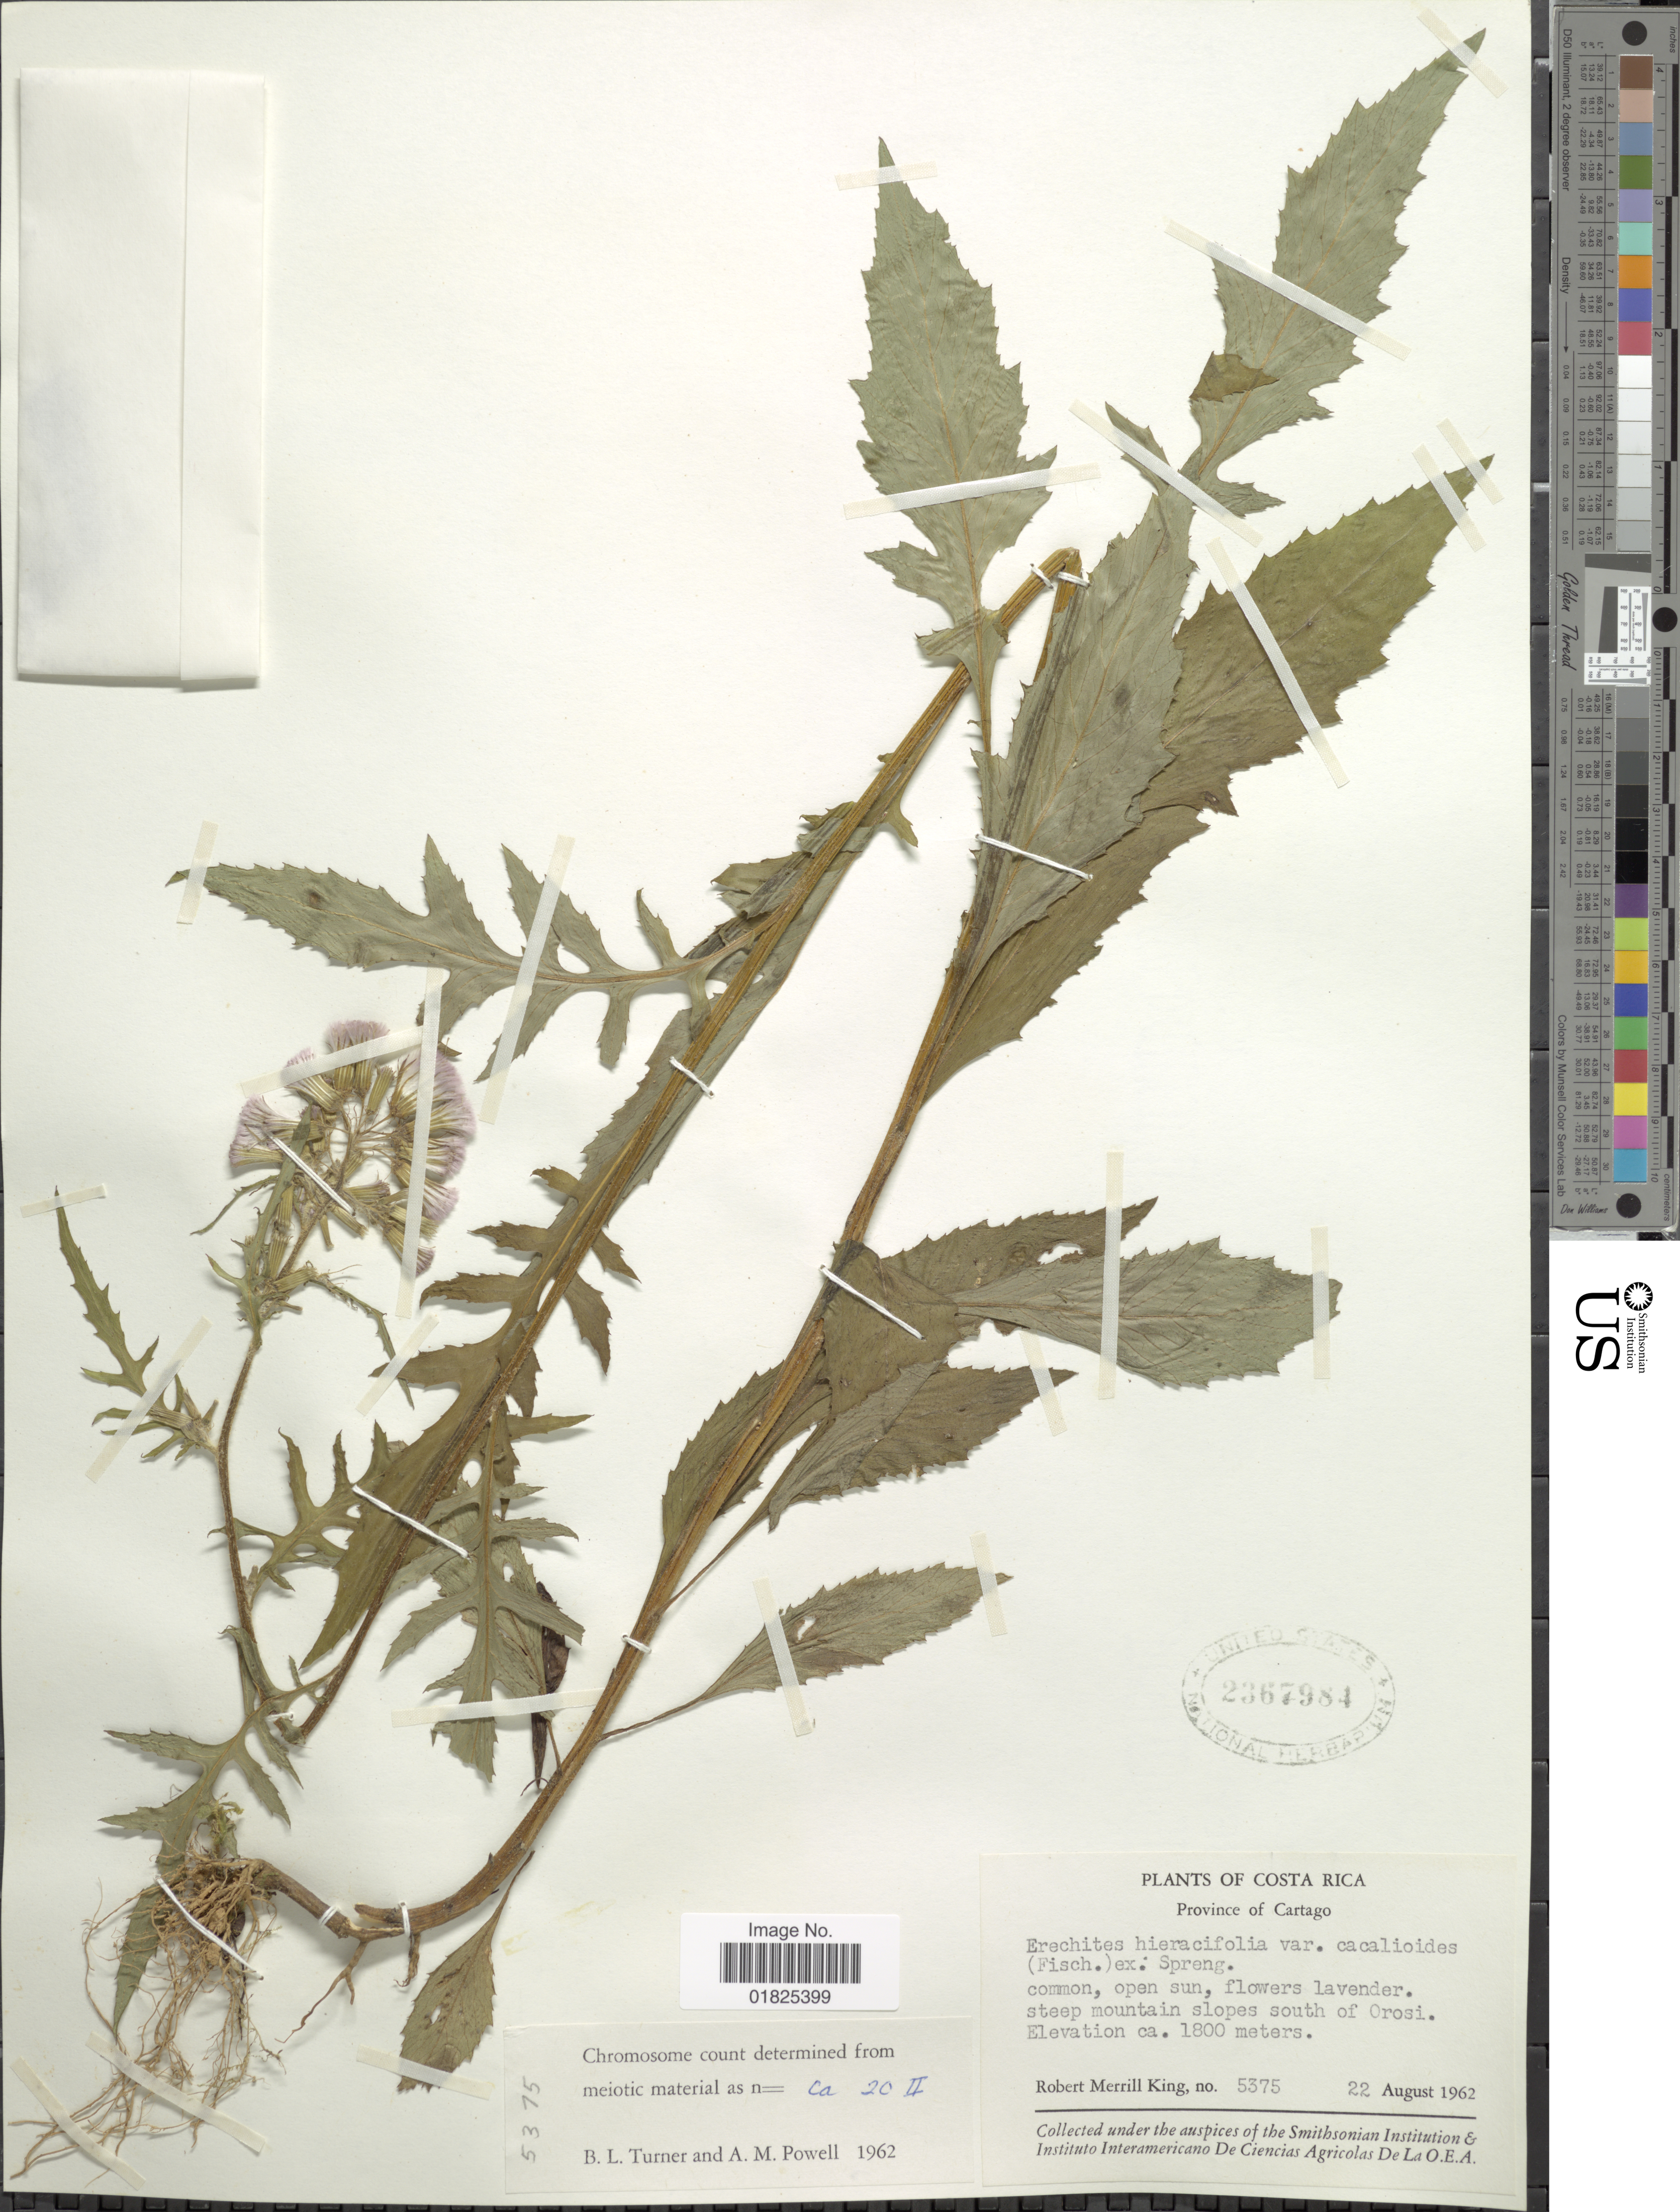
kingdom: Plantae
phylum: Tracheophyta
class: Magnoliopsida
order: Asterales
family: Asteraceae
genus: Erechtites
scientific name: Erechtites hieraciifolius var. cacaliodes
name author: (Fisch. ex Spreng.) Less. ex Griseb.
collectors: R. M. King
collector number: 5375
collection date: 1962-08-22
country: Costa Rica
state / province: Cartago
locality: Steep mountain slopes south of Orosi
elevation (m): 1800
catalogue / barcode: US 2367984